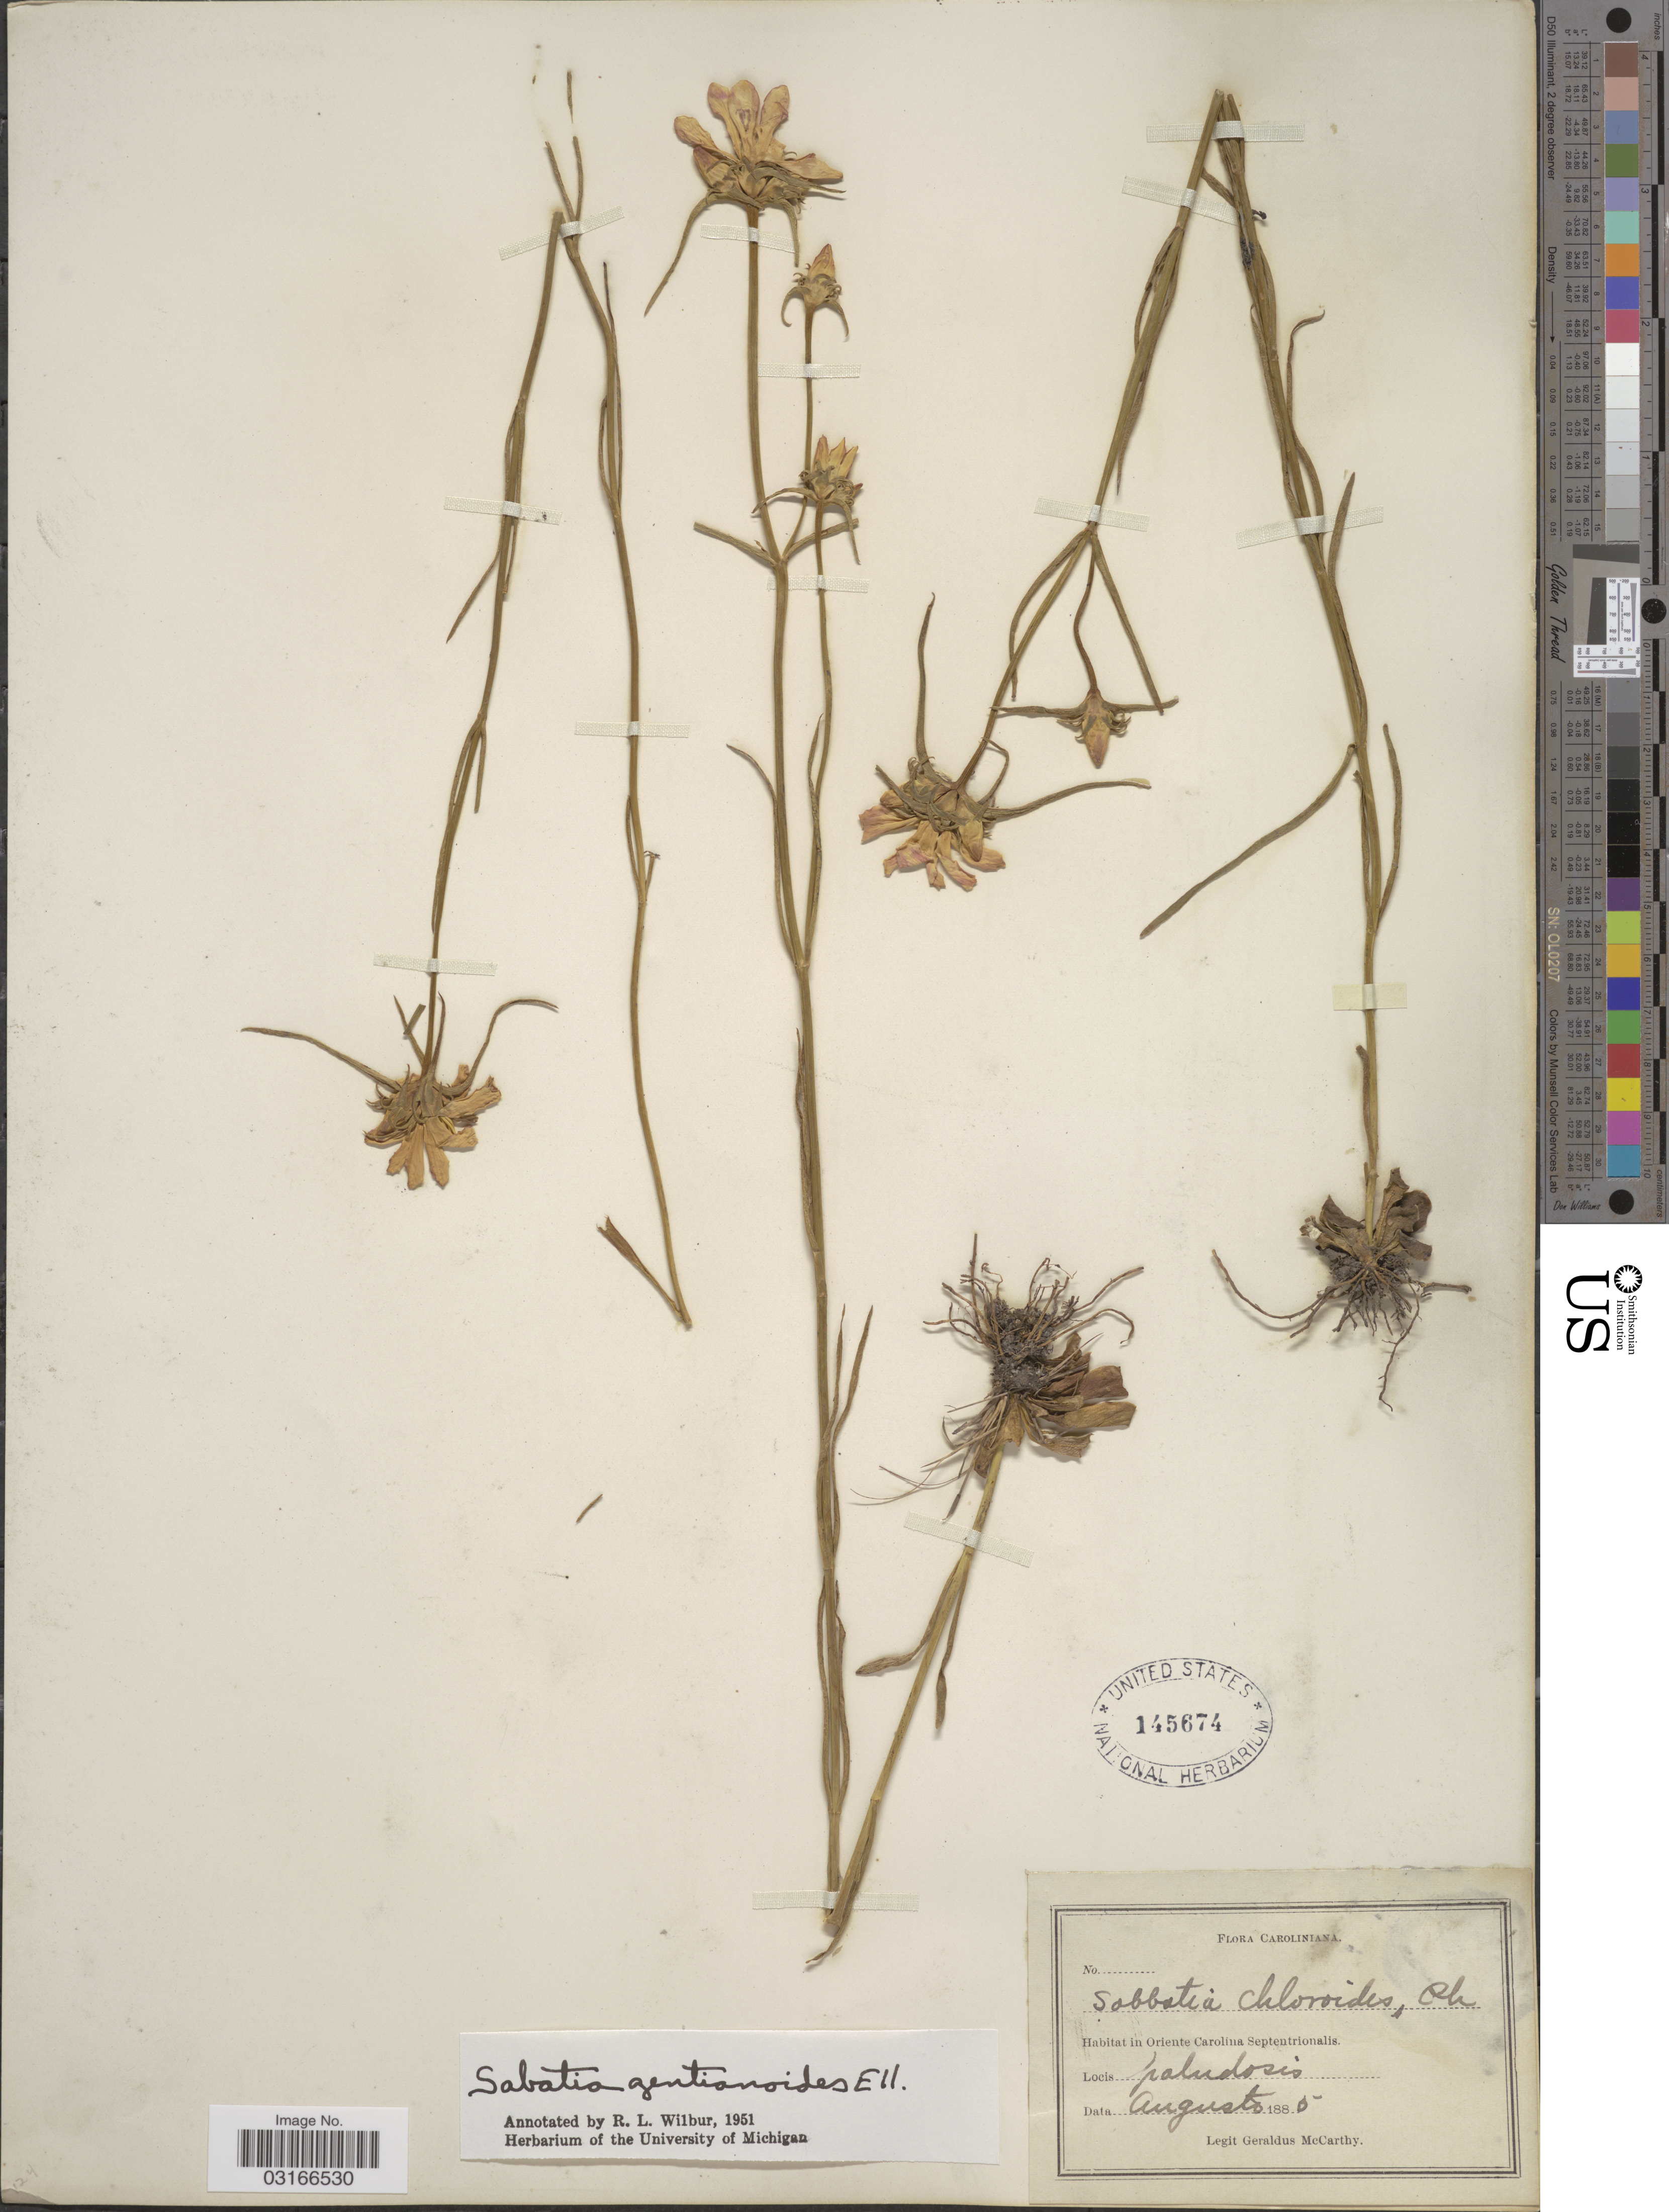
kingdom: Plantae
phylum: Tracheophyta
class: Magnoliopsida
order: Gentianales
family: Gentianaceae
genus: Sabatia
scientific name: Sabatia gentianoides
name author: Elliott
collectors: -- McCarthy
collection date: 1885-08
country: United States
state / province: North Carolina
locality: Caroliniana, in Oriente Carolina Septentrionalis, paludosis.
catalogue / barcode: US 145674